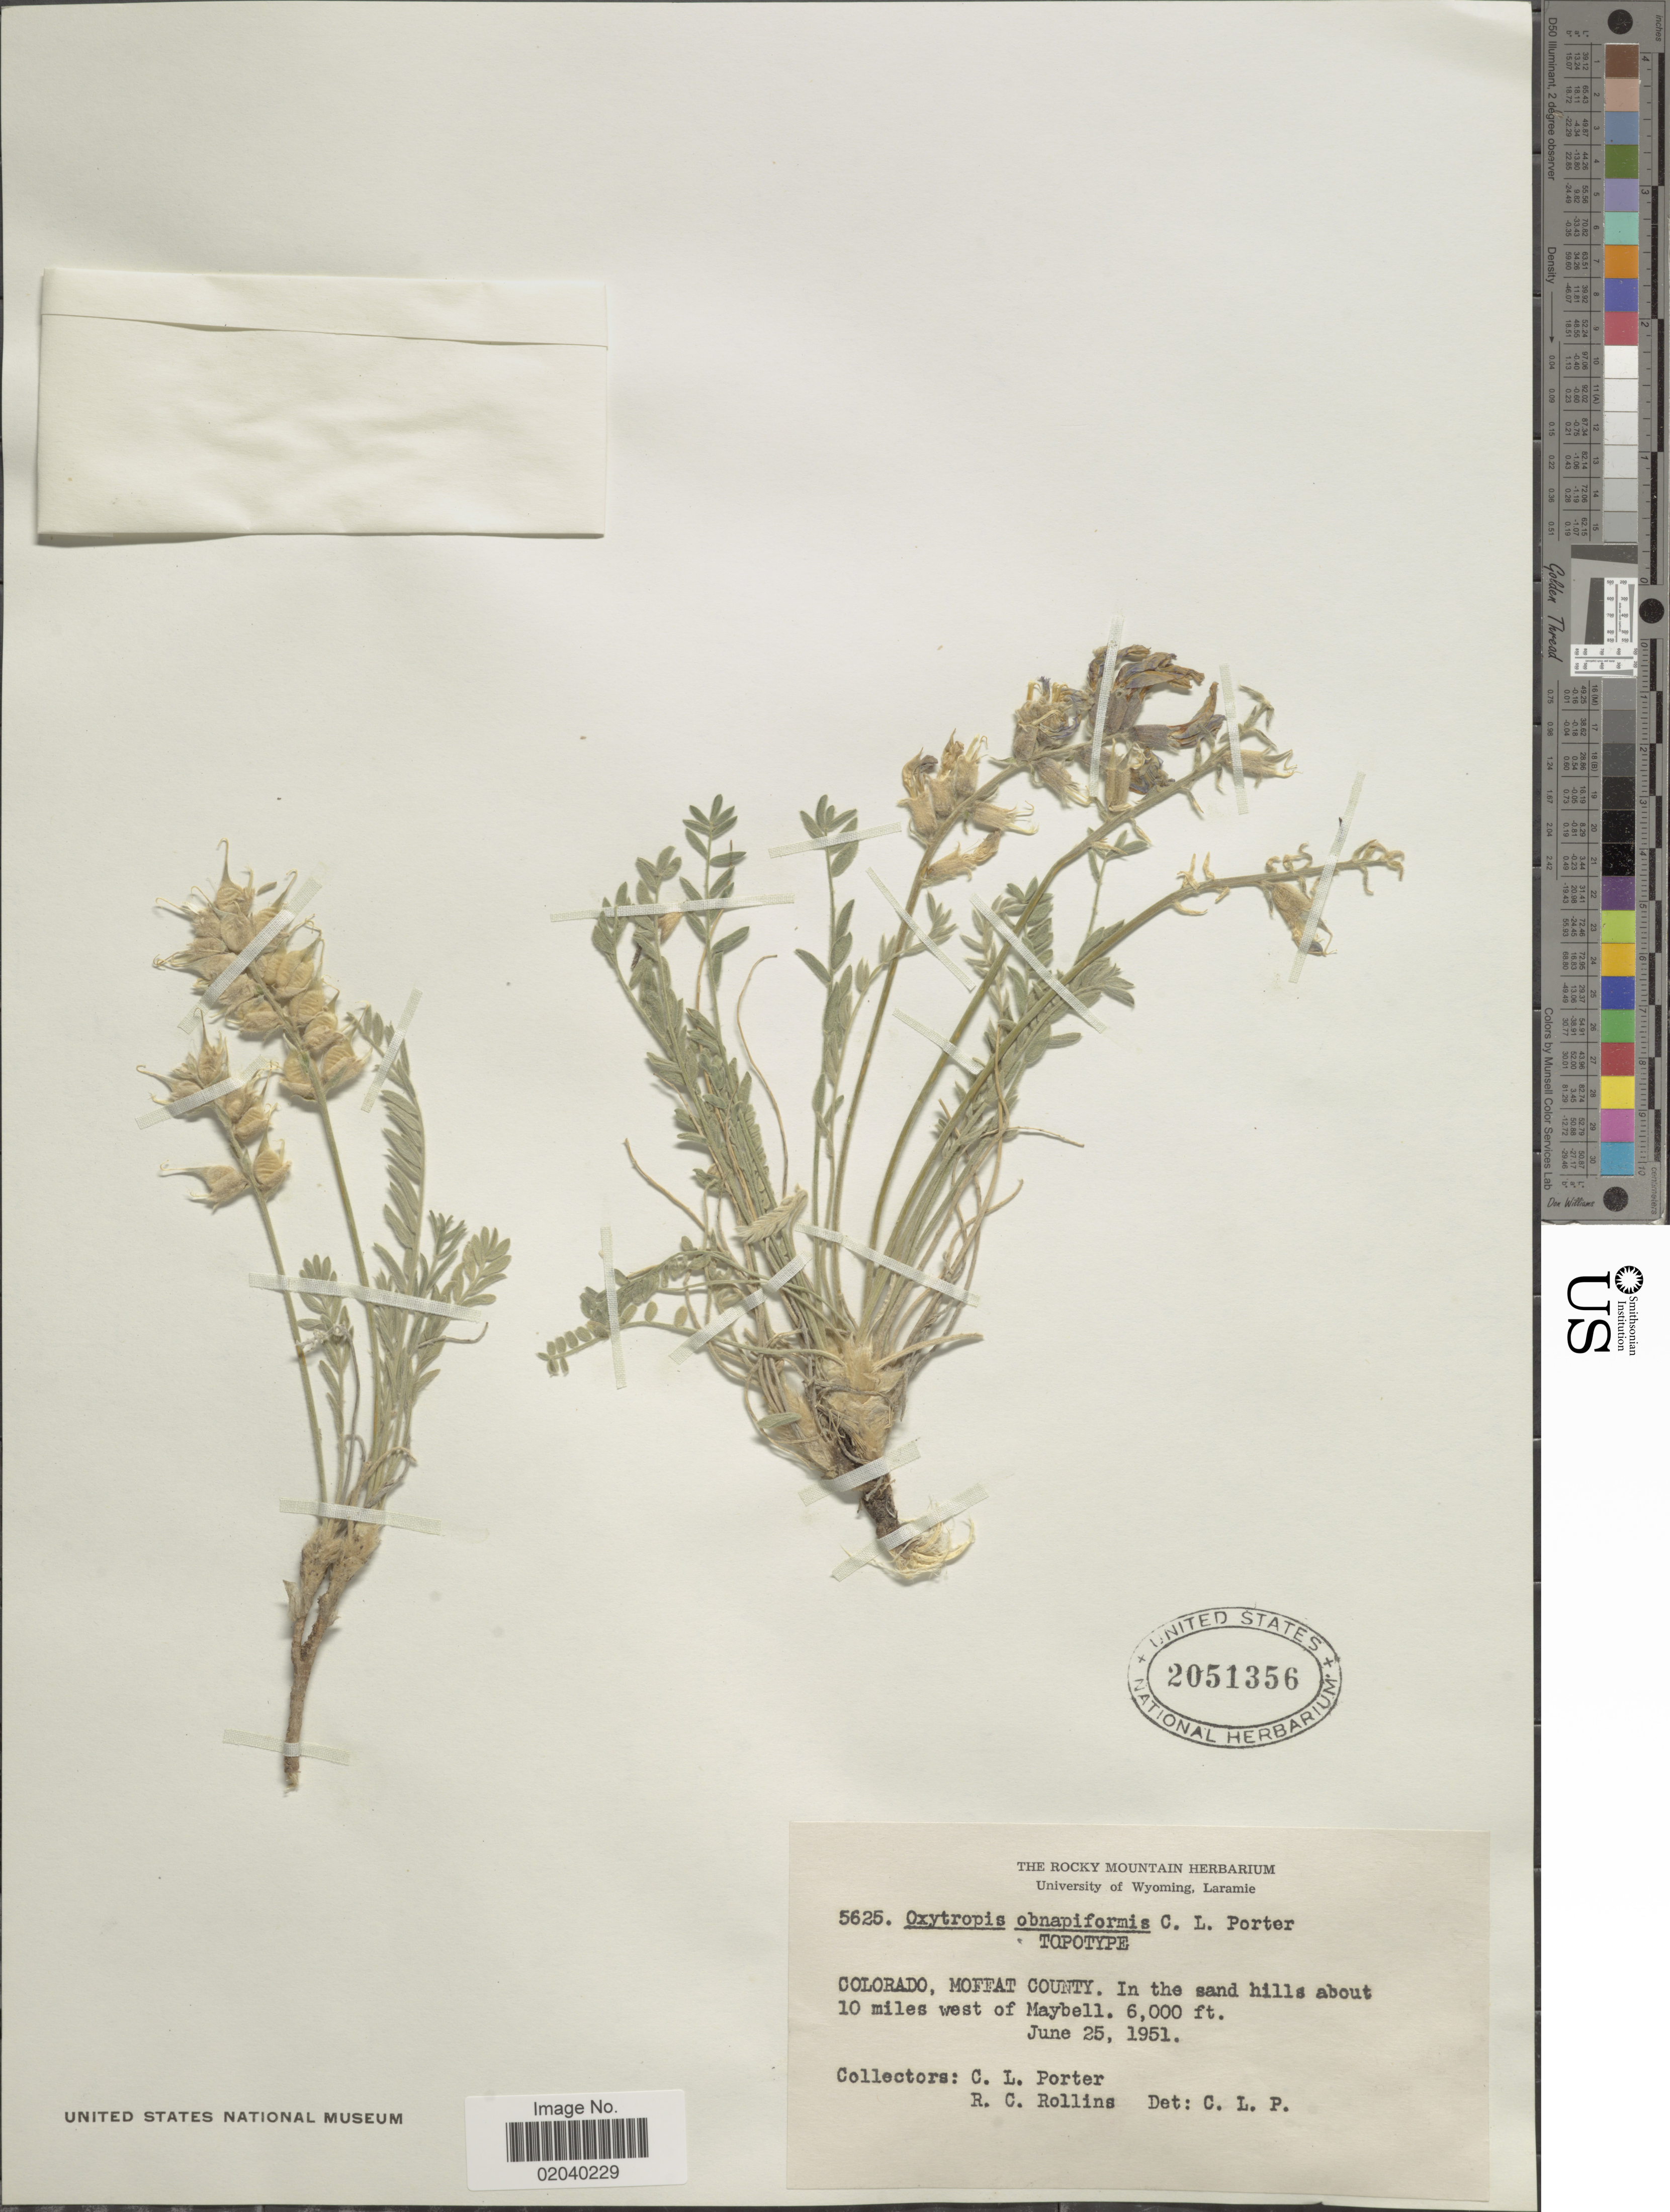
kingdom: Plantae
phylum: Tracheophyta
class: Magnoliopsida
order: Fabales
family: Fabaceae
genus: Oxytropis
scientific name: Oxytropis obnapiformis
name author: Ced. Porter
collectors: C. L. Porter & R. C. Rollins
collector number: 5625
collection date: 1951-06-25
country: United States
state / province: Colorado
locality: Moffat County. In the sand hills about 10 miles west of Maybell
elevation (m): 1829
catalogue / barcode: US 2051356